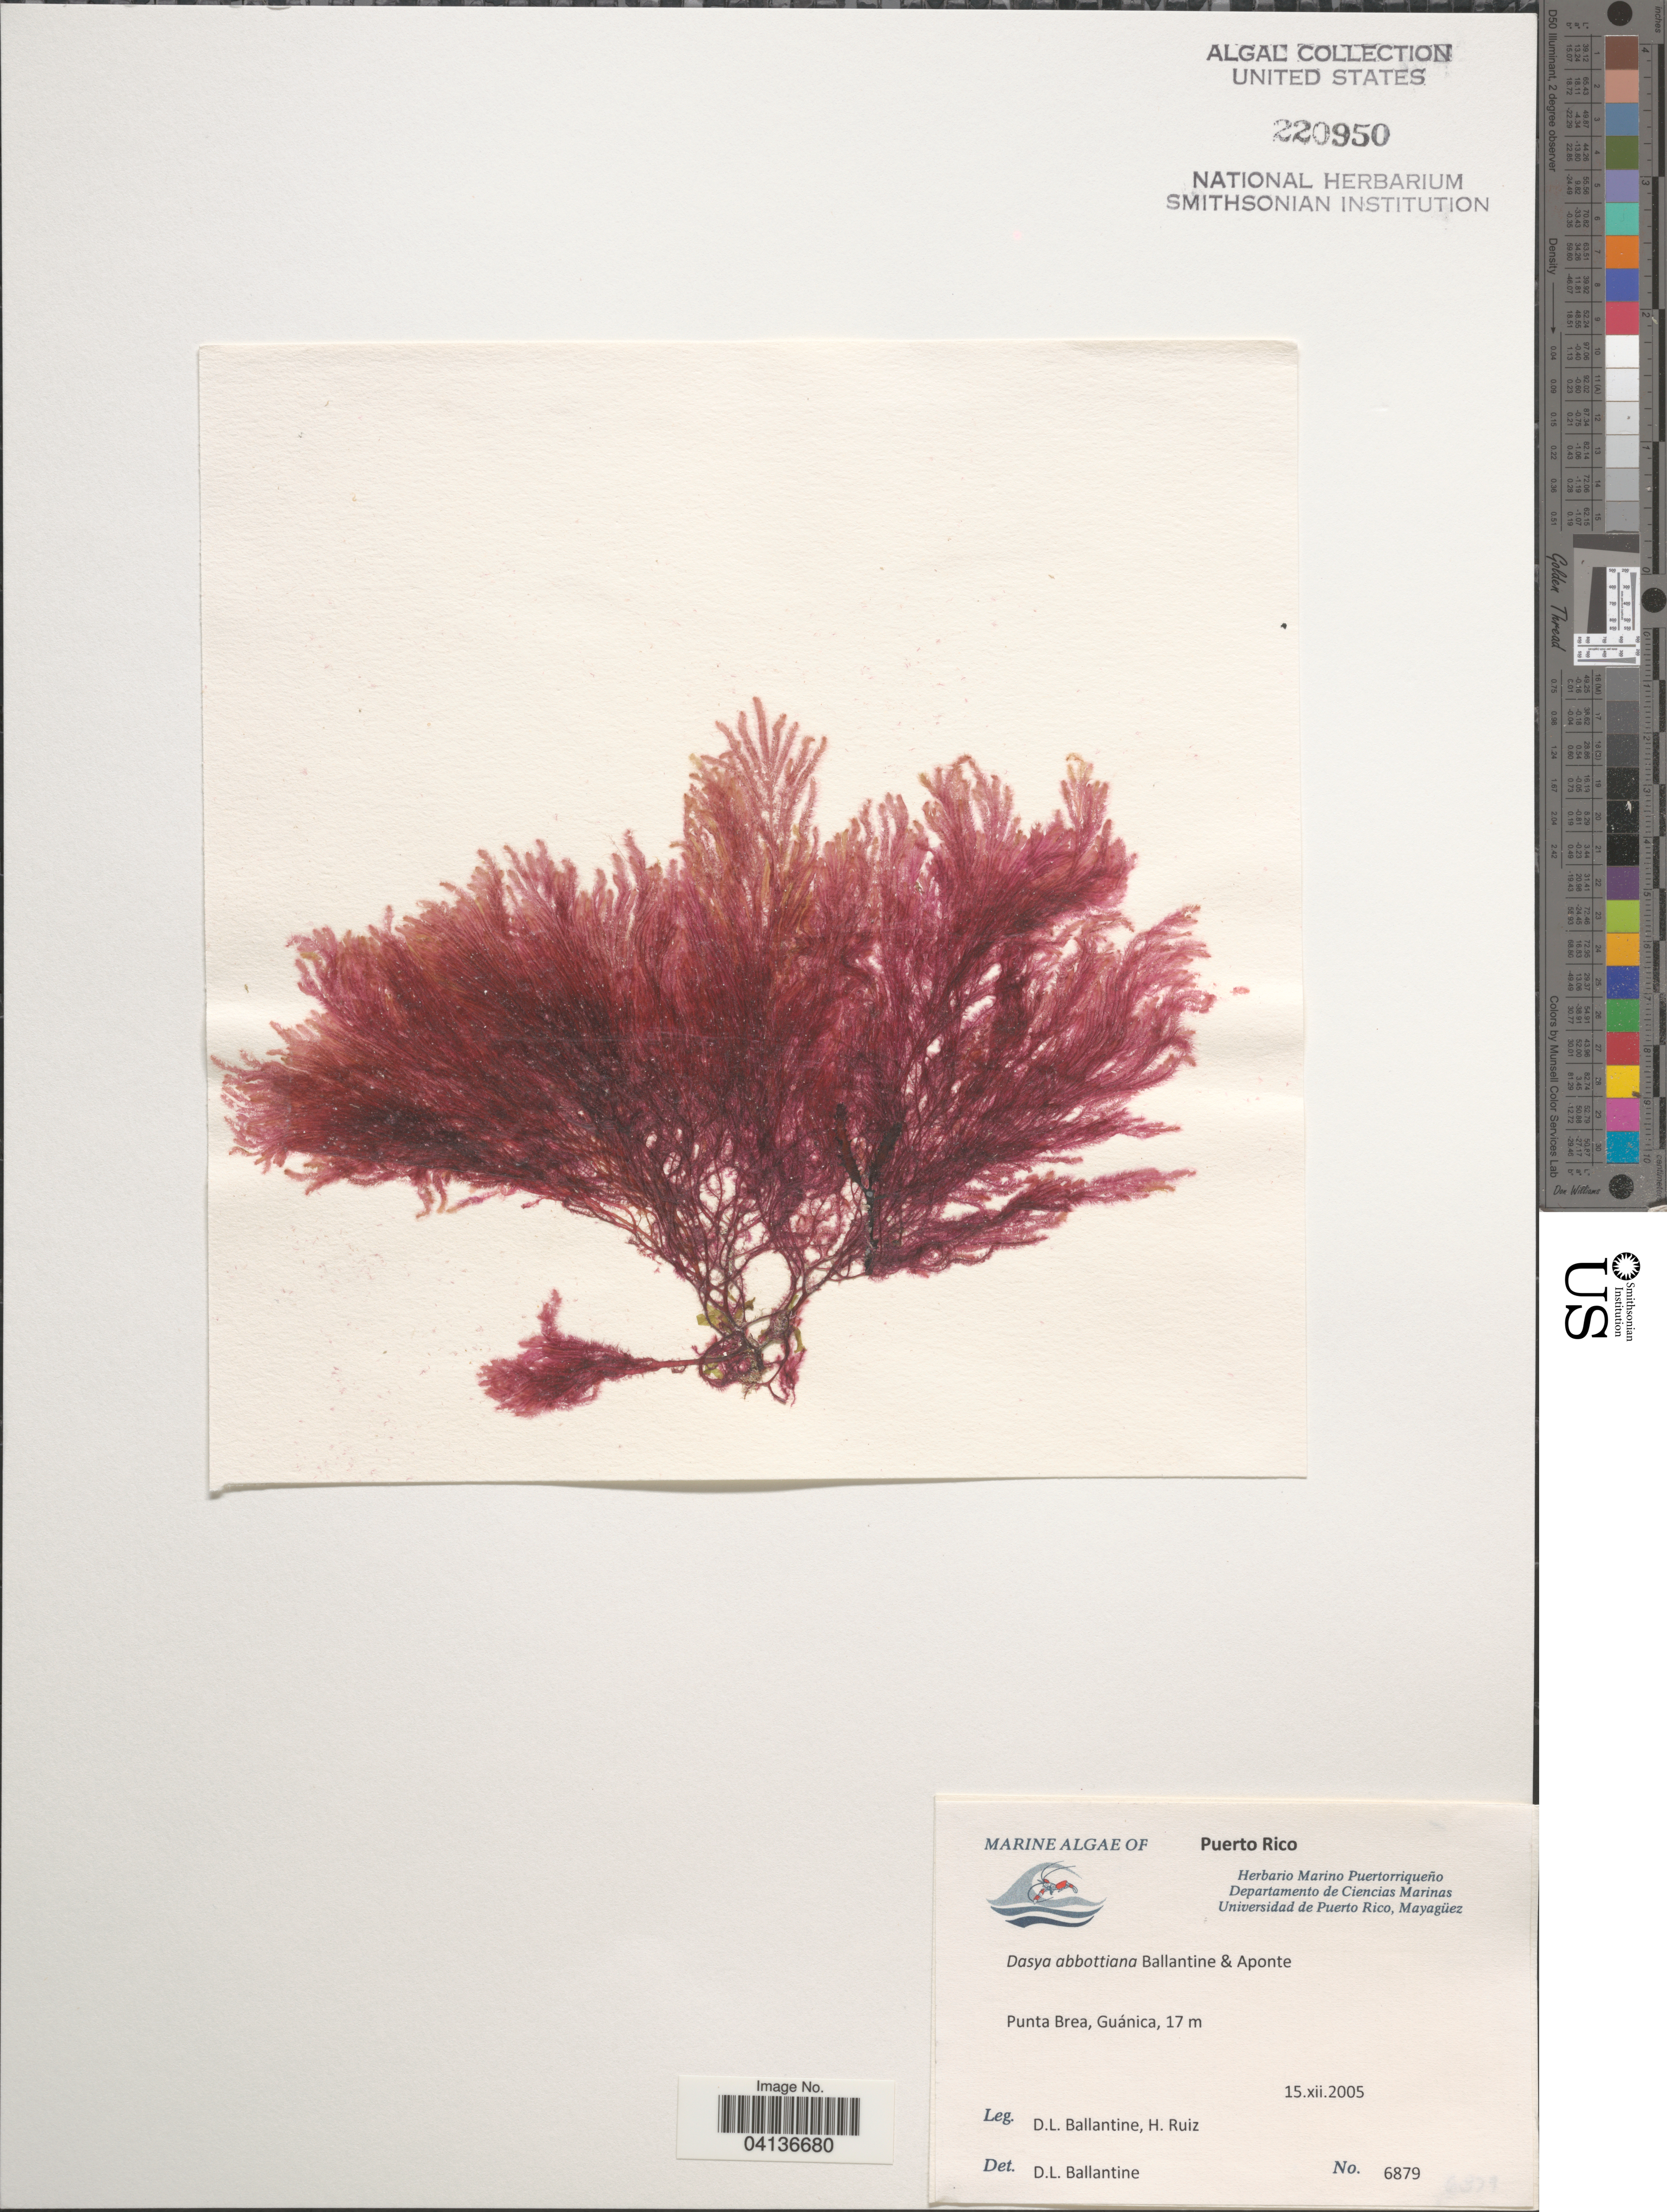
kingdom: Plantae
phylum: Rhodophyta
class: Florideophyceae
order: Ceramiales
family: Dasyaceae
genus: Dasya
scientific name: Dasya abbottiana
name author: D.L. Ballant. & N.E.Aponte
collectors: D.L. Ballantine & H. Ruiz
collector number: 6879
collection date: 2005-12-15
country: Puerto Rico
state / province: Guánica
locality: Punta Brea.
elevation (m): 17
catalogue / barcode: US 220950